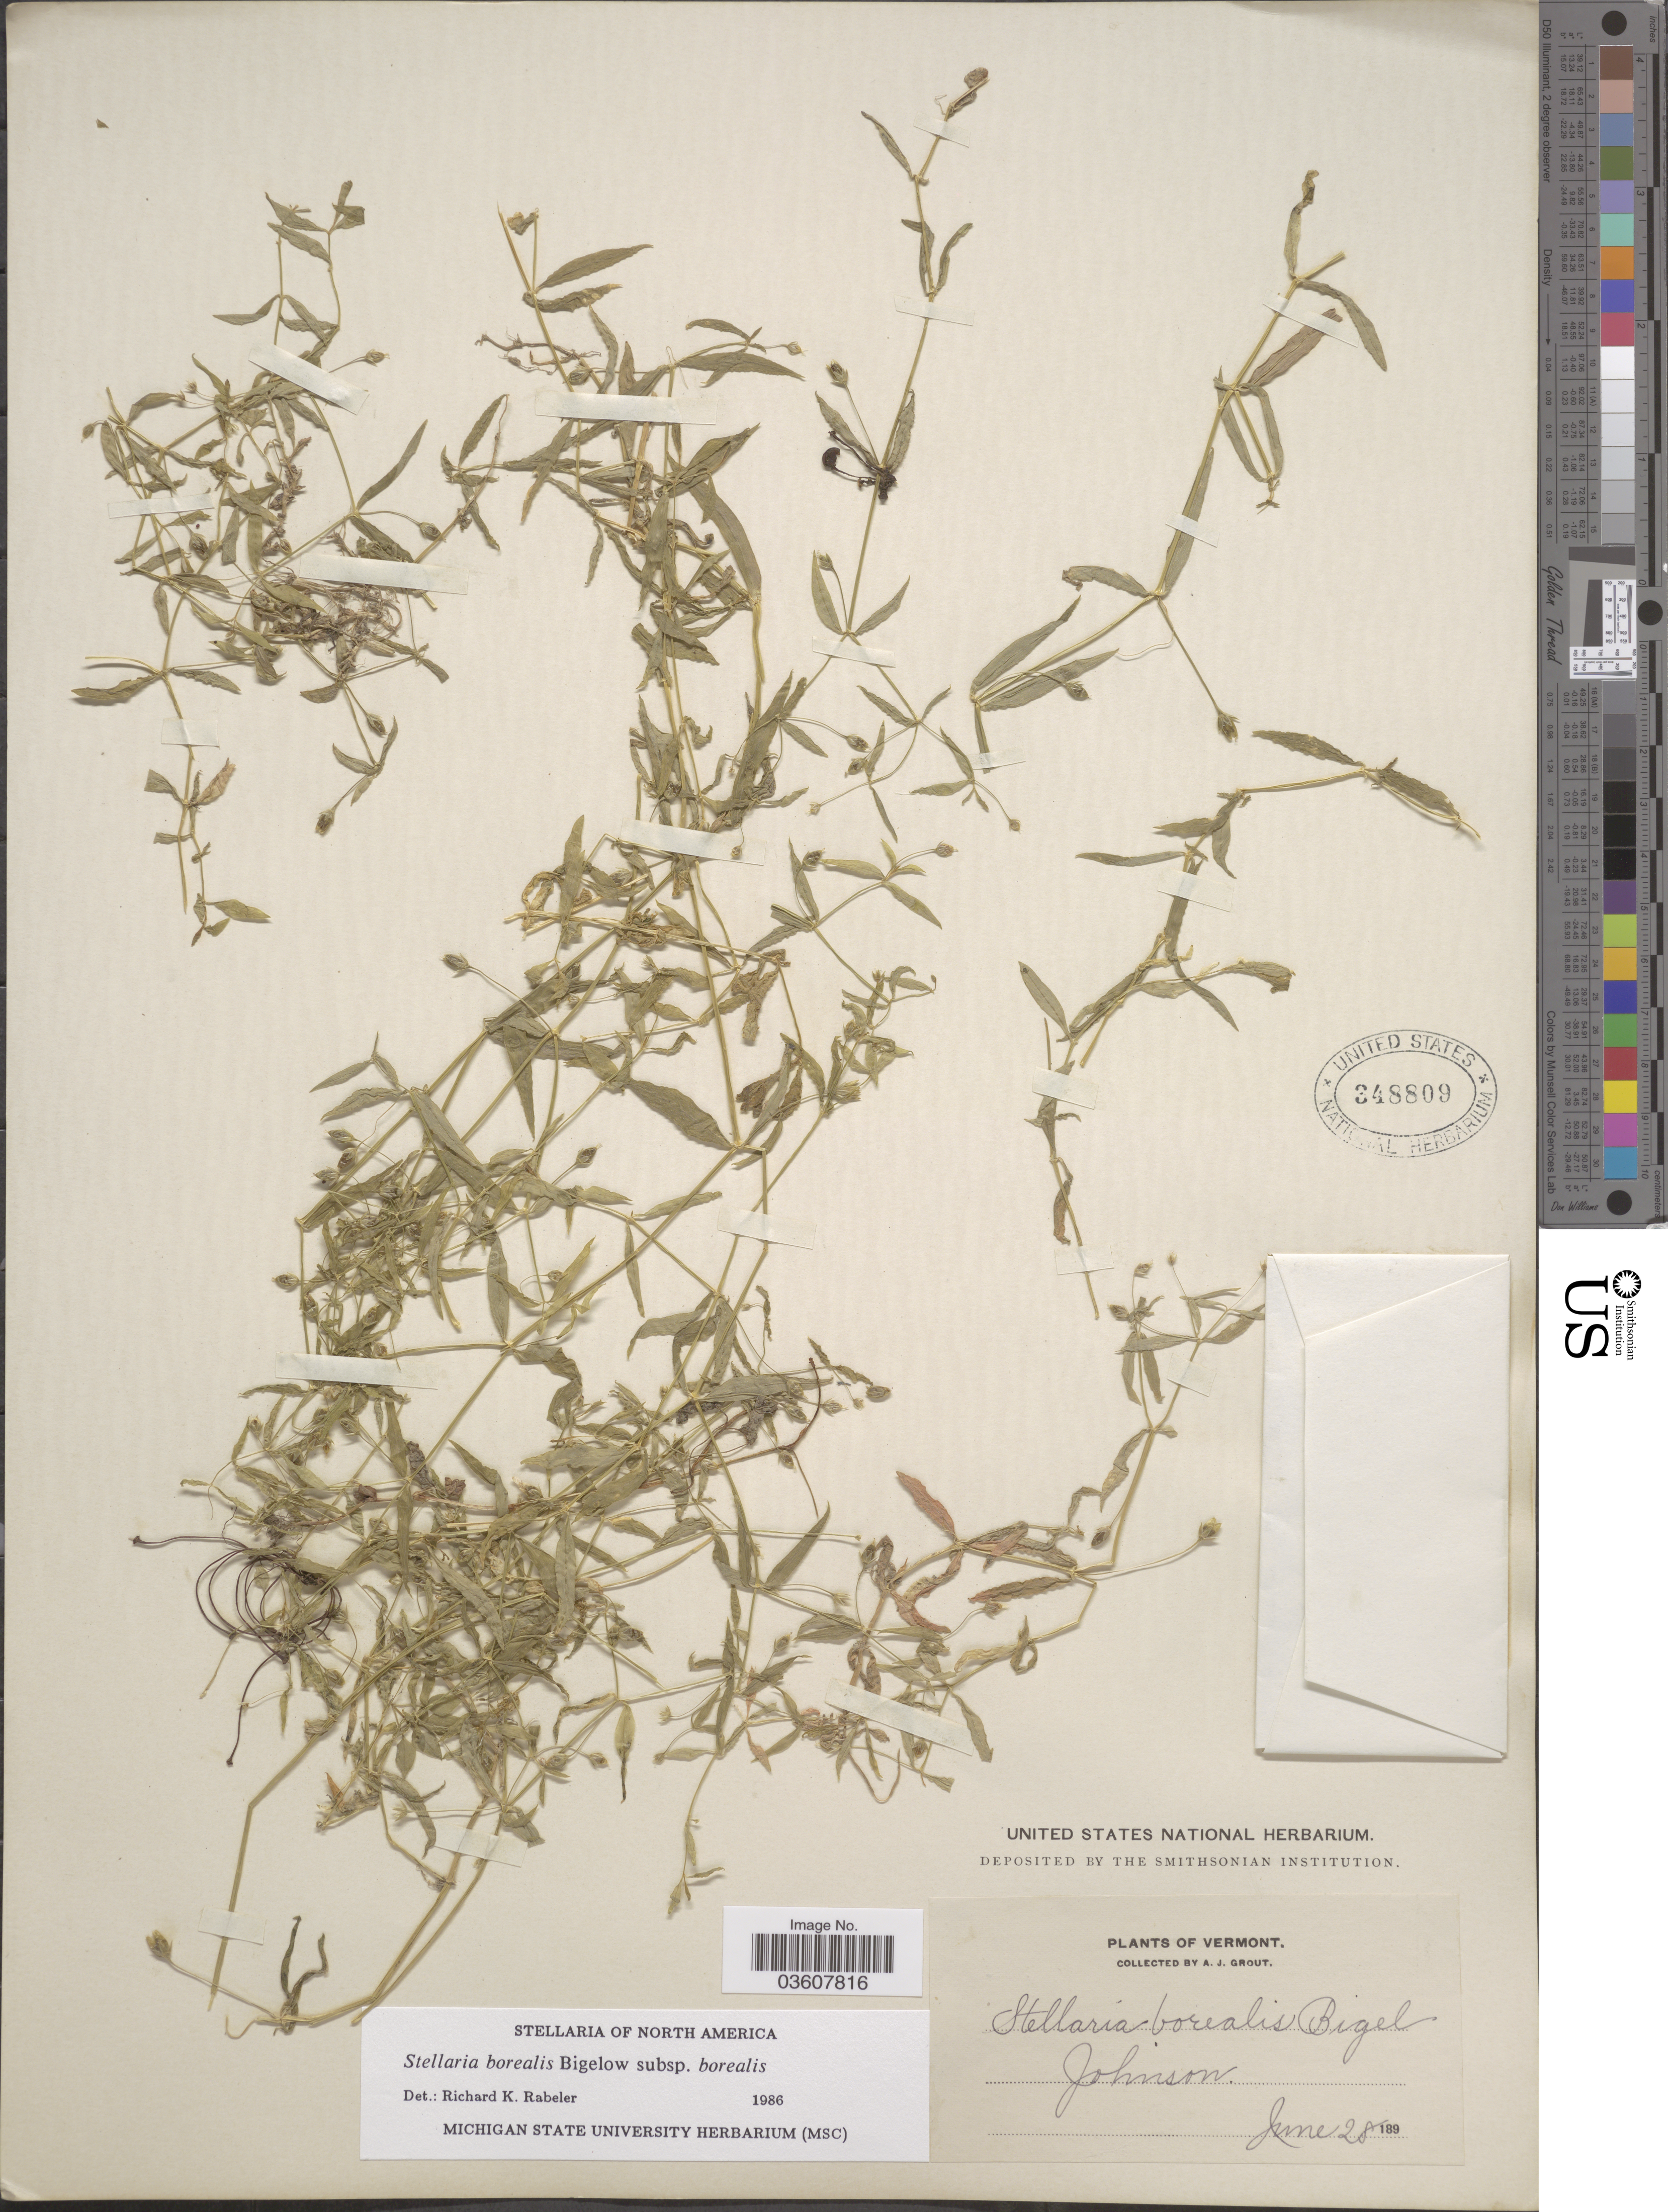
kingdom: Plantae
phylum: Tracheophyta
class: Magnoliopsida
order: Caryophyllales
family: Caryophyllaceae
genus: Stellaria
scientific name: Stellaria borealis subsp. borealis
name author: Bigelow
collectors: A. J. Grout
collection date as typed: June 28 189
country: United States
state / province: Vermont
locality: Johnson.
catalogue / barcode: US 348809